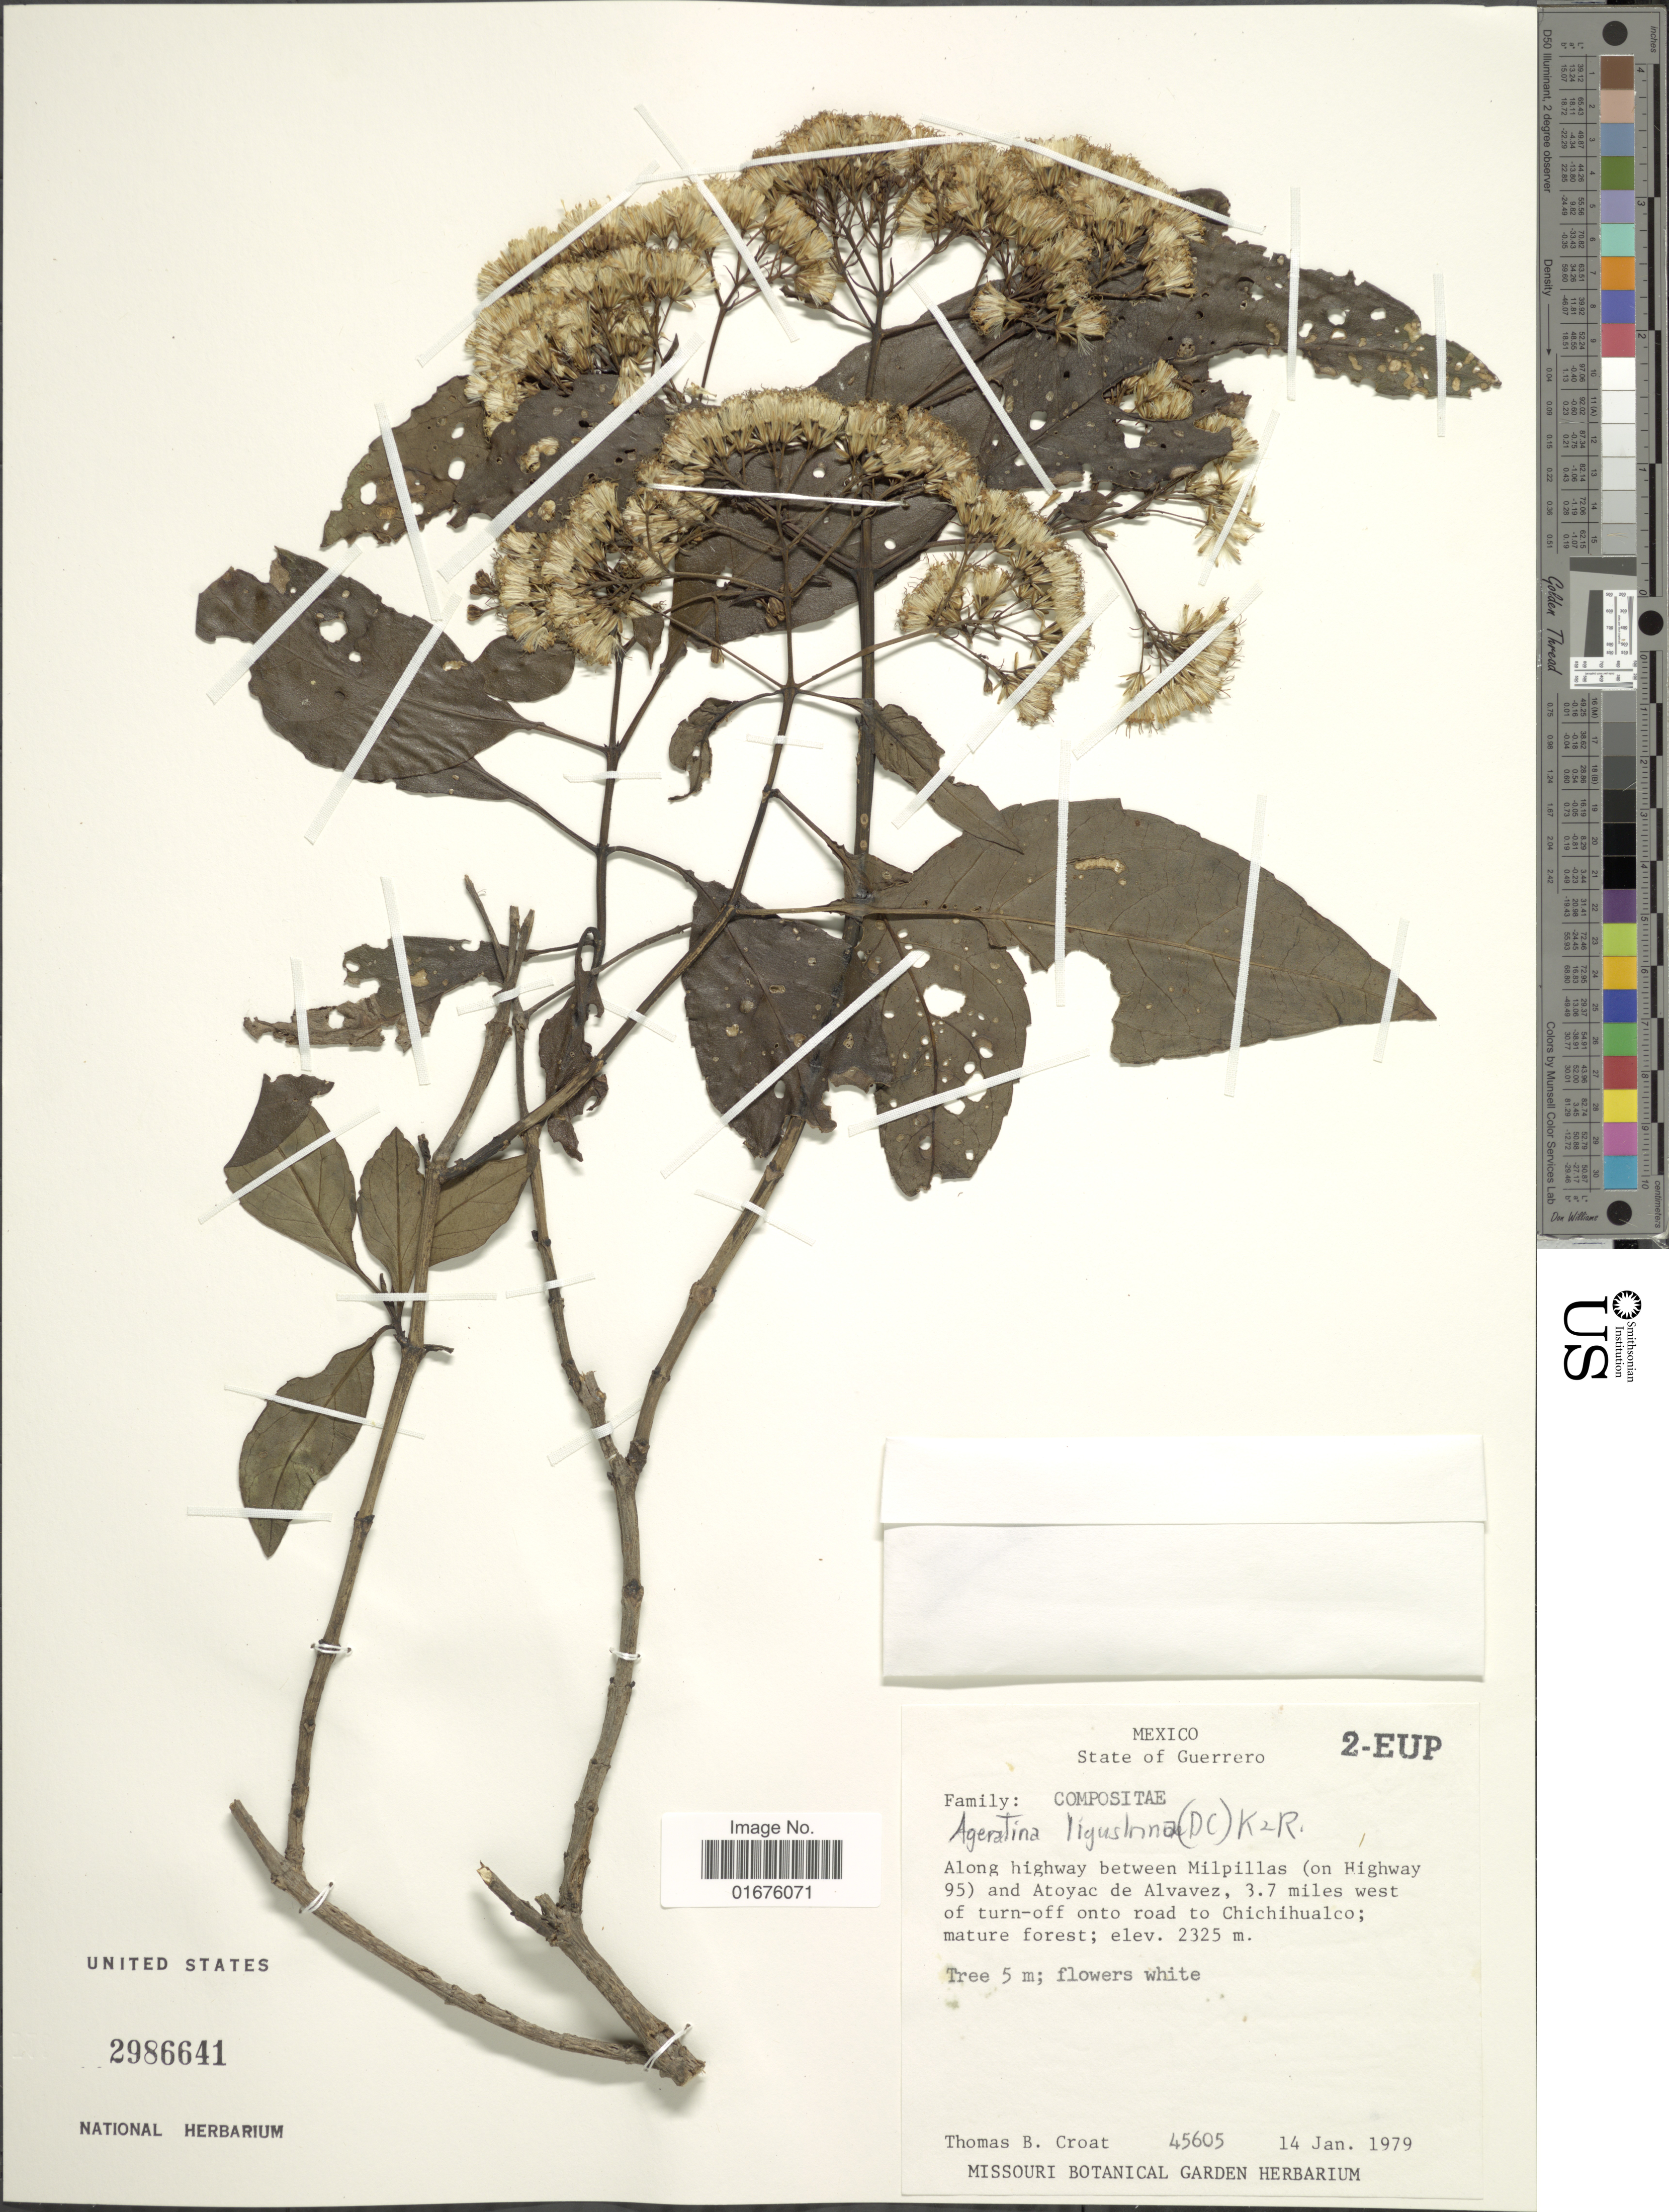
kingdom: Plantae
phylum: Tracheophyta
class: Magnoliopsida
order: Asterales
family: Asteraceae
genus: Ageratina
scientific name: Ageratina ligustrina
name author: (DC.) R.M. King & H. Rob.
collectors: T. B. Croat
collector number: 45605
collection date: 1979-01-14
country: Mexico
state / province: Guerrero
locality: Along highway between Milpillas (on Highway 95) and Atoyac de Alvavez, 3.7 miles west odf turn-off onto road to Chichihualco; mature forest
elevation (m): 2325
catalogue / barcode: US 2986641